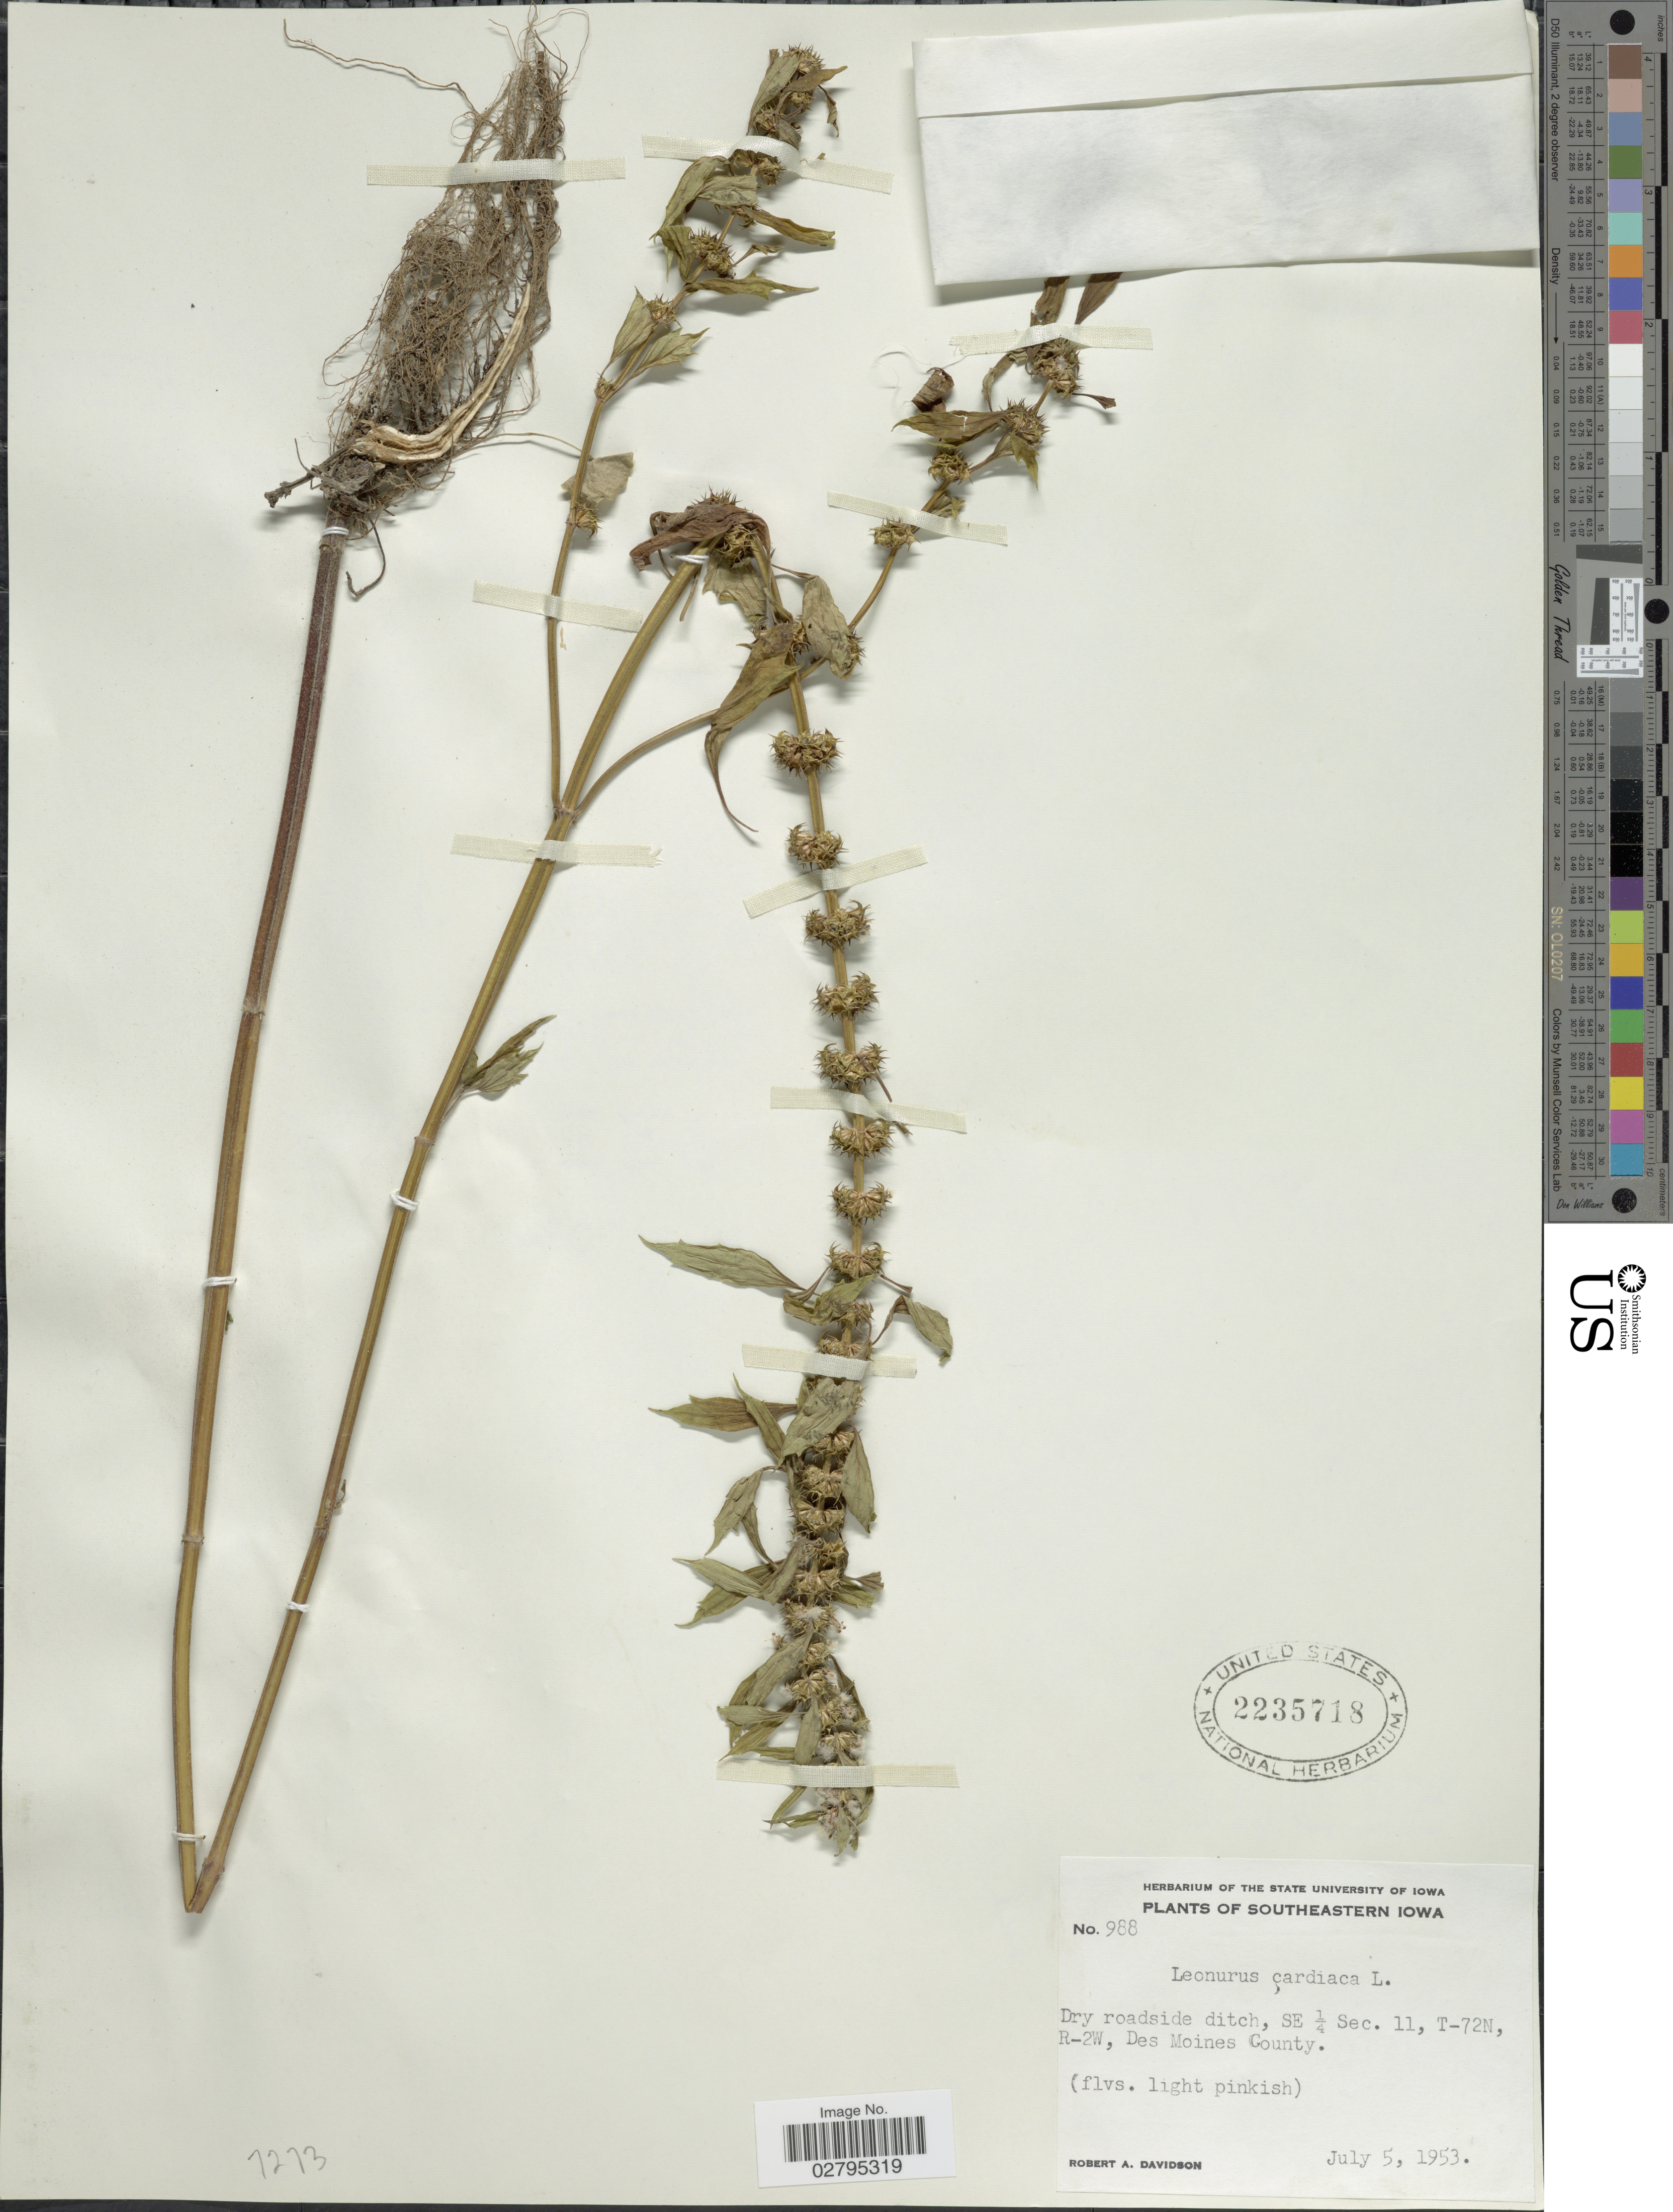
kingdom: Plantae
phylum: Tracheophyta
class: Magnoliopsida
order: Lamiales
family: Lamiaceae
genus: Leonurus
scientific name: Leonurus cardiaca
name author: L.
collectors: R. A. Davidson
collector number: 988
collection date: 1953-07-05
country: United States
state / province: Iowa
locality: Southeastern Iowa, SE 1/4 Sec. 11, T-72N, R-2W, Des Moines County.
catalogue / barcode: US 2235718